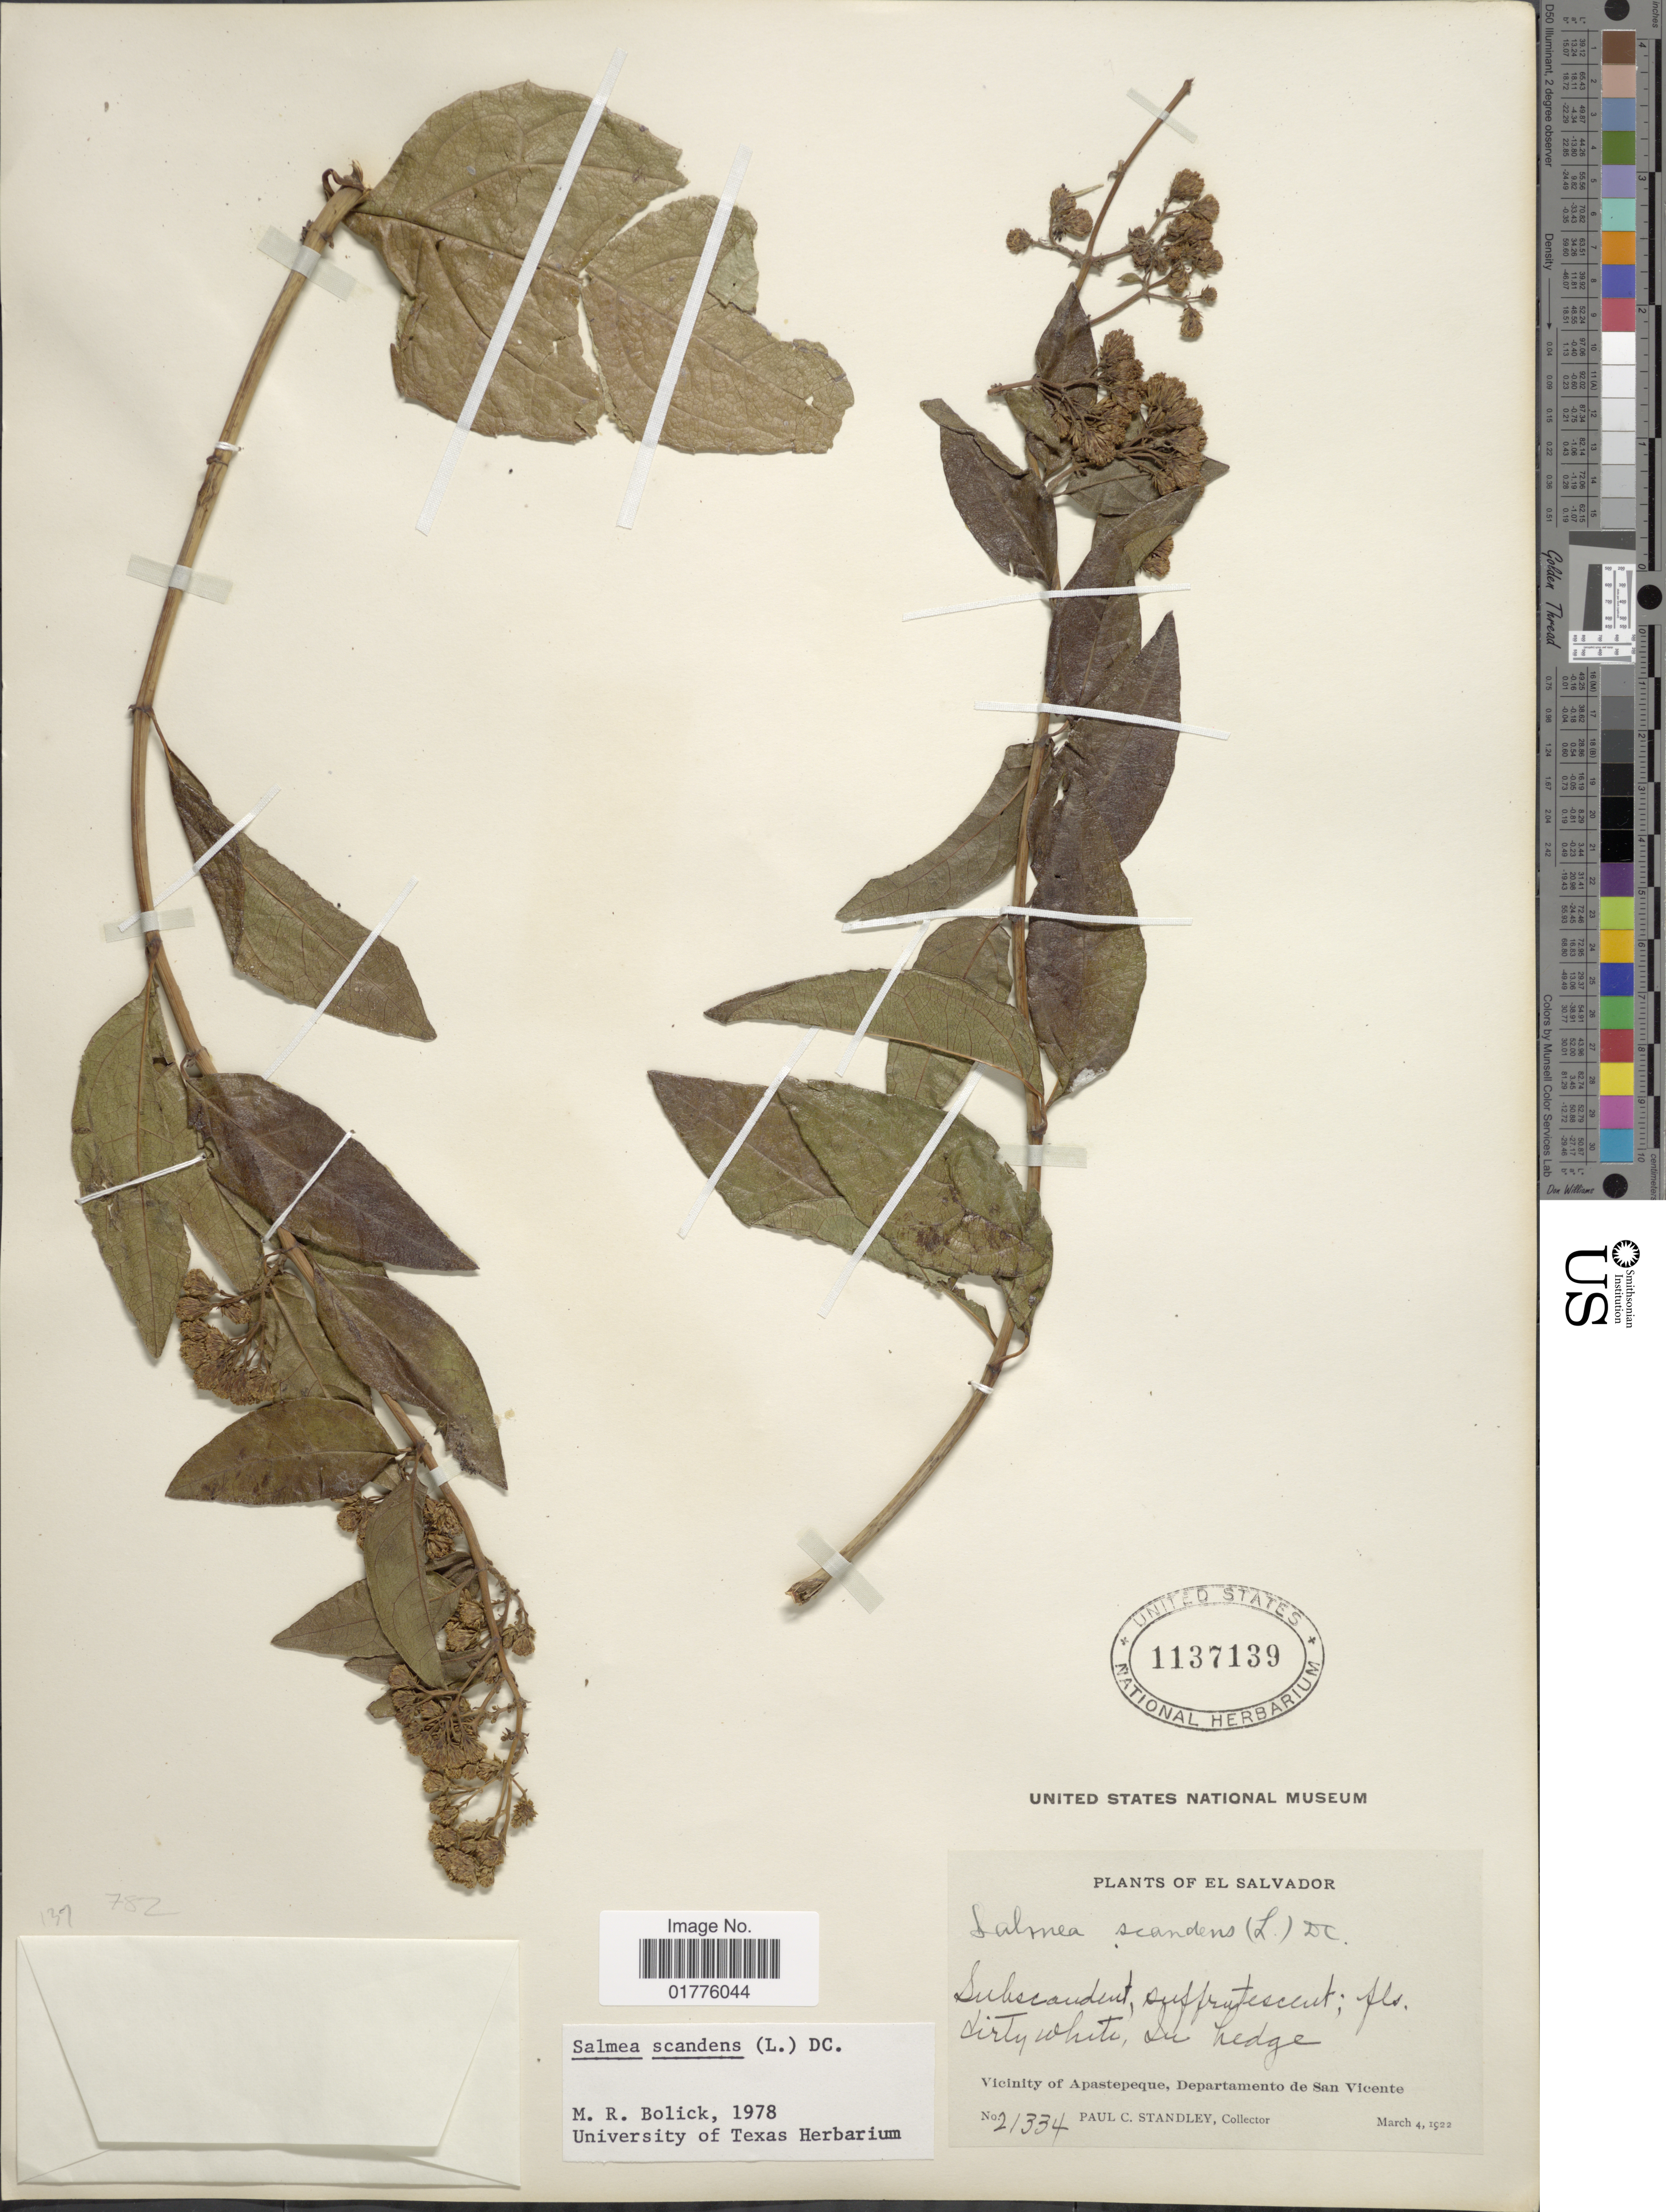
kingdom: Plantae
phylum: Tracheophyta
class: Magnoliopsida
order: Asterales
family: Asteraceae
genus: Salmea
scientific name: Salmea scandens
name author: (L.) DC.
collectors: P. C. Standley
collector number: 21334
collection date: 1922-04-04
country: El Salvador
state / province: San Vincente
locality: Vicinity of Apastepeque, Departamento de San Vicente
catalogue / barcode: US 1137139